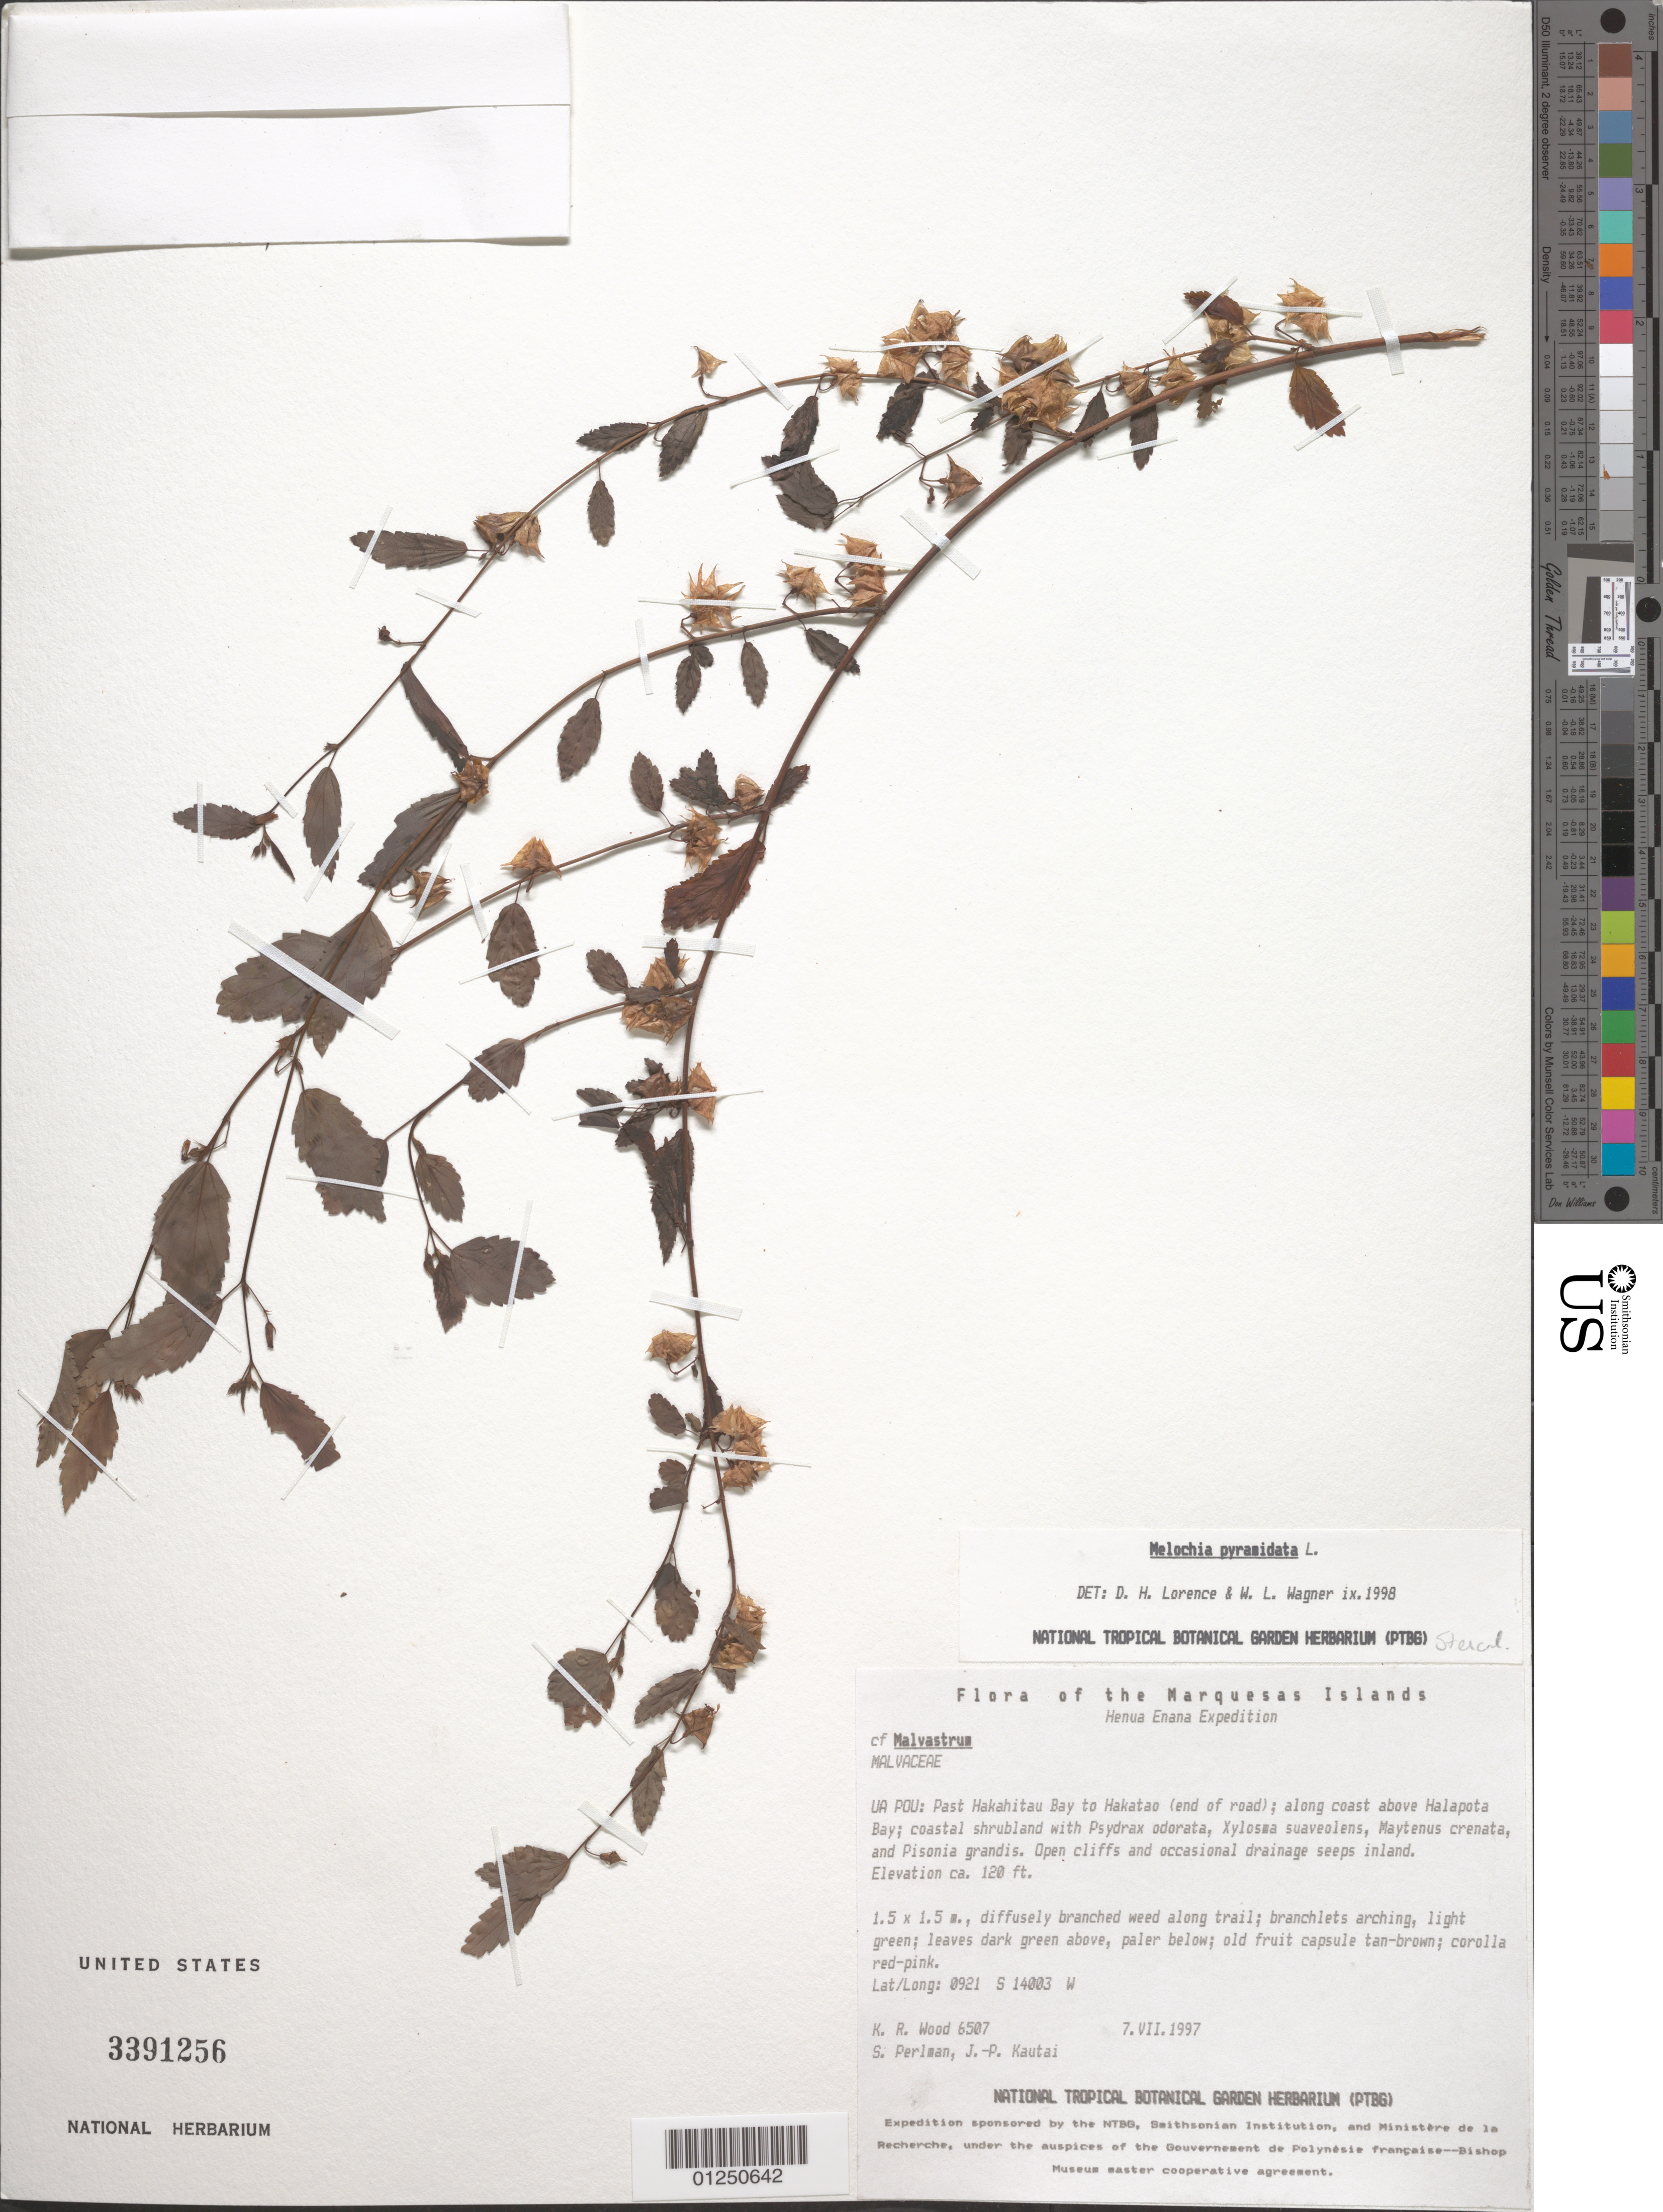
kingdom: Plantae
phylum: Tracheophyta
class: Magnoliopsida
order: Malvales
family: Malvaceae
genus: Melochia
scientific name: Melochia pyramidata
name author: L.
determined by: Lorence, David H.; Wagner, W. H.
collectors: K. R. Wood, S. P. Perlman & J. Kautai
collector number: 6507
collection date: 1997-07-07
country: French Polynesia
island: Ua Pou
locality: Past Hakahitau Bay to Hakatao (end of road), along coast above Halapota Bay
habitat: Coastal shrubland, open cliffs and occasional drainage seeps inland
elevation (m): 37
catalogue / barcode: US 3391256